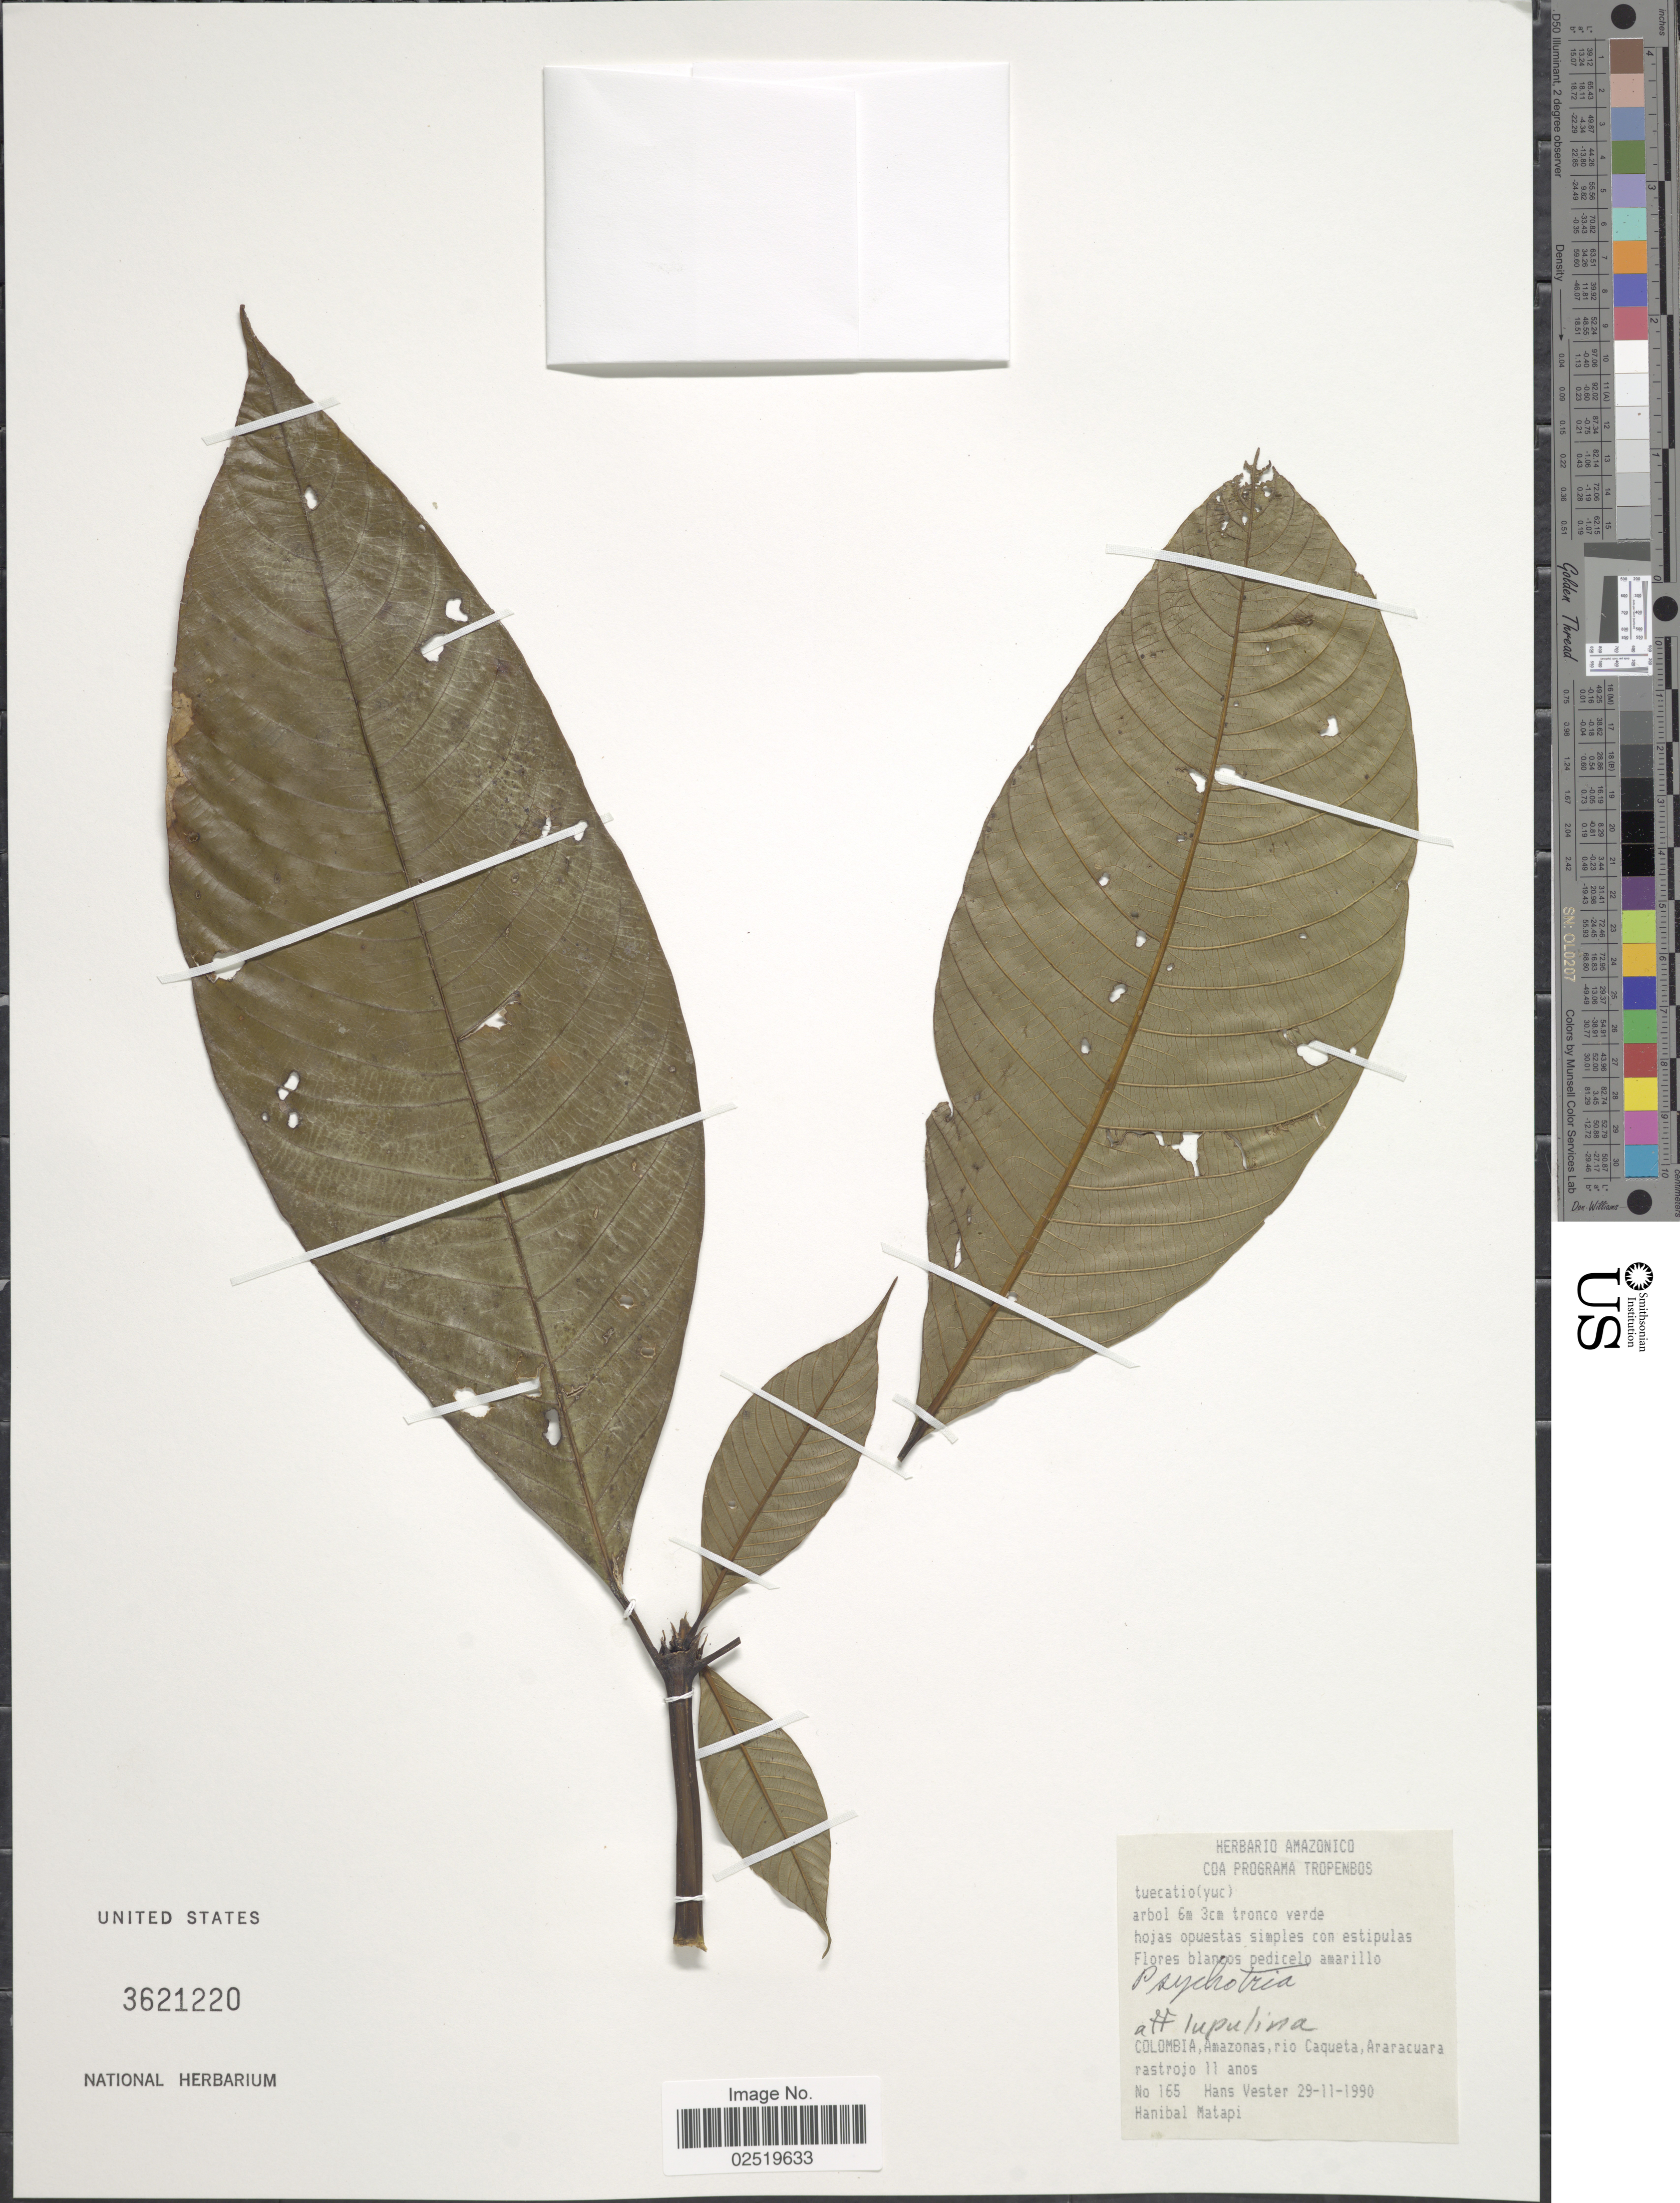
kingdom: Plantae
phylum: Tracheophyta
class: Magnoliopsida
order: Gentianales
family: Rubiaceae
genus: Psychotria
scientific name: Psychotria lupulina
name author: Benth.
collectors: H. Vester & H. Matapi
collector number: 165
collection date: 1990-11-29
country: Colombia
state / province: Amazônas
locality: Rio Caqueta, Araracuara rastrojo 11 anos.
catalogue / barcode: US 3621220